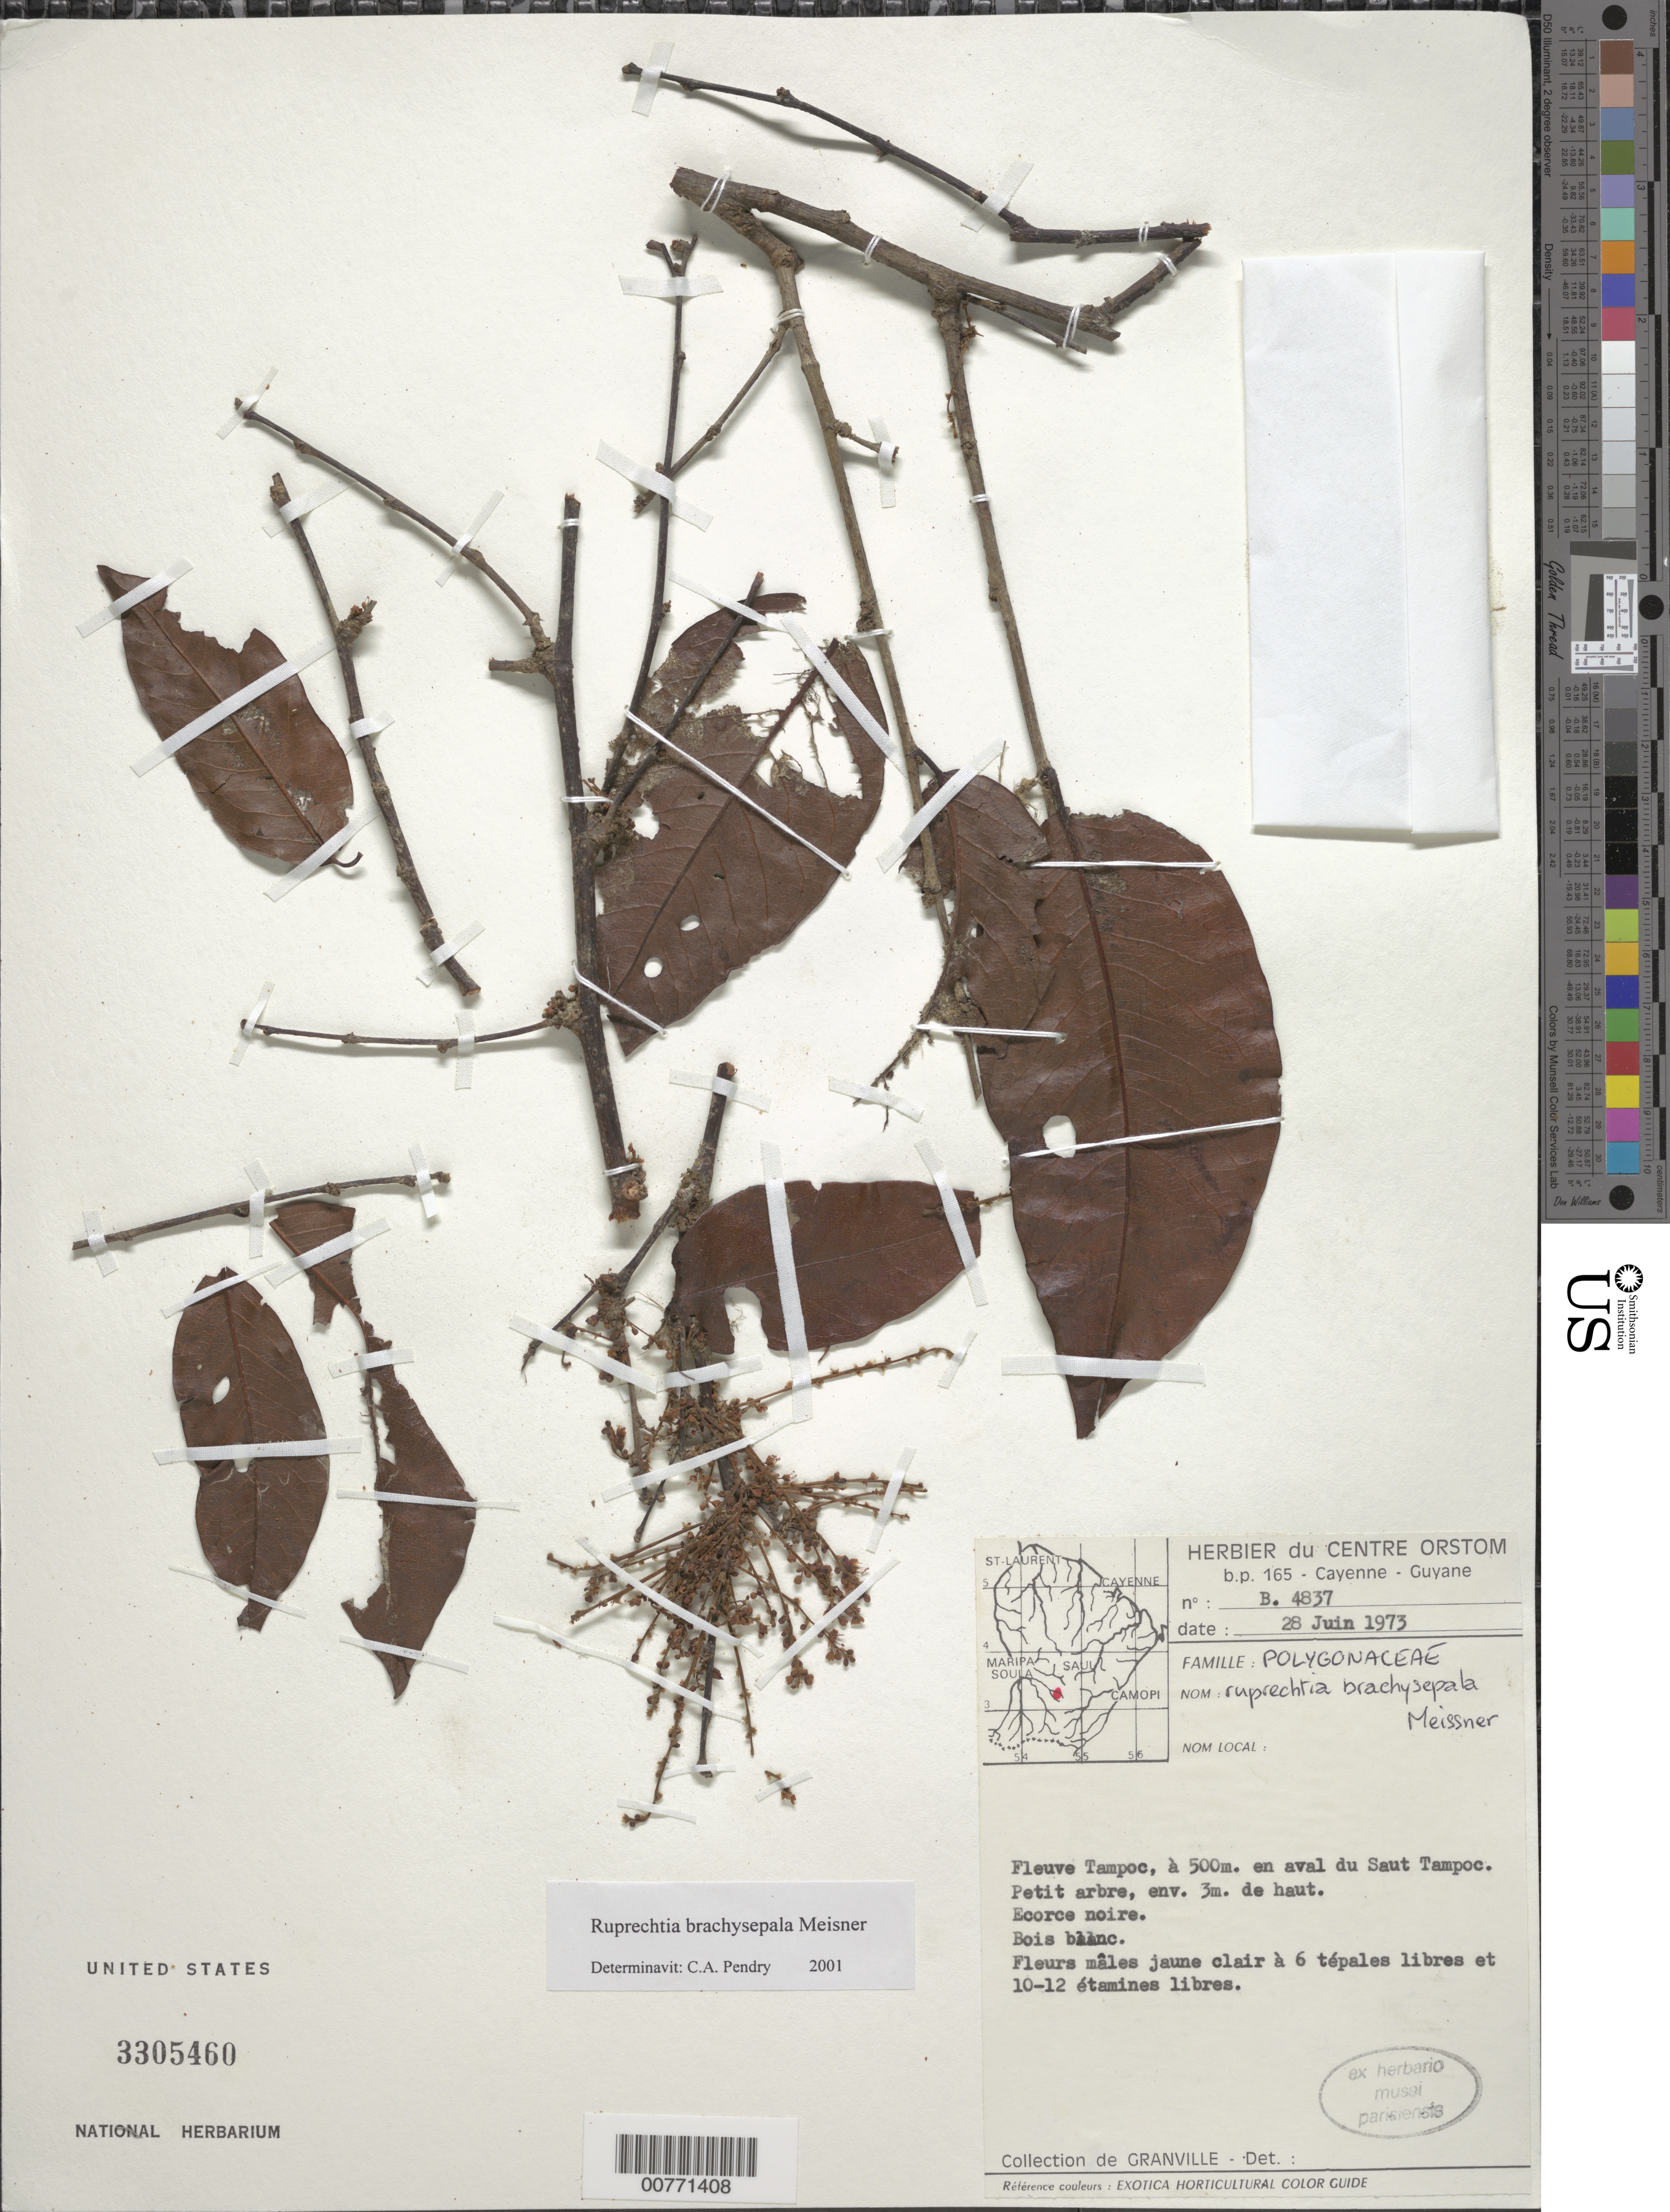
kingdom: Plantae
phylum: Tracheophyta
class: Magnoliopsida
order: Caryophyllales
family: Polygonaceae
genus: Ruprechtia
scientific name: Ruprechtia brachysepala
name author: Meisn.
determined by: Pendry, C. A.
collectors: J.-J. de Granville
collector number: B 4837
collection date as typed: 28-Jun-73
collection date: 1973-06-28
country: French Guiana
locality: Fleuve Tampoc, à 500 m en aval du Saut Tampoc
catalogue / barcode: US 3305460